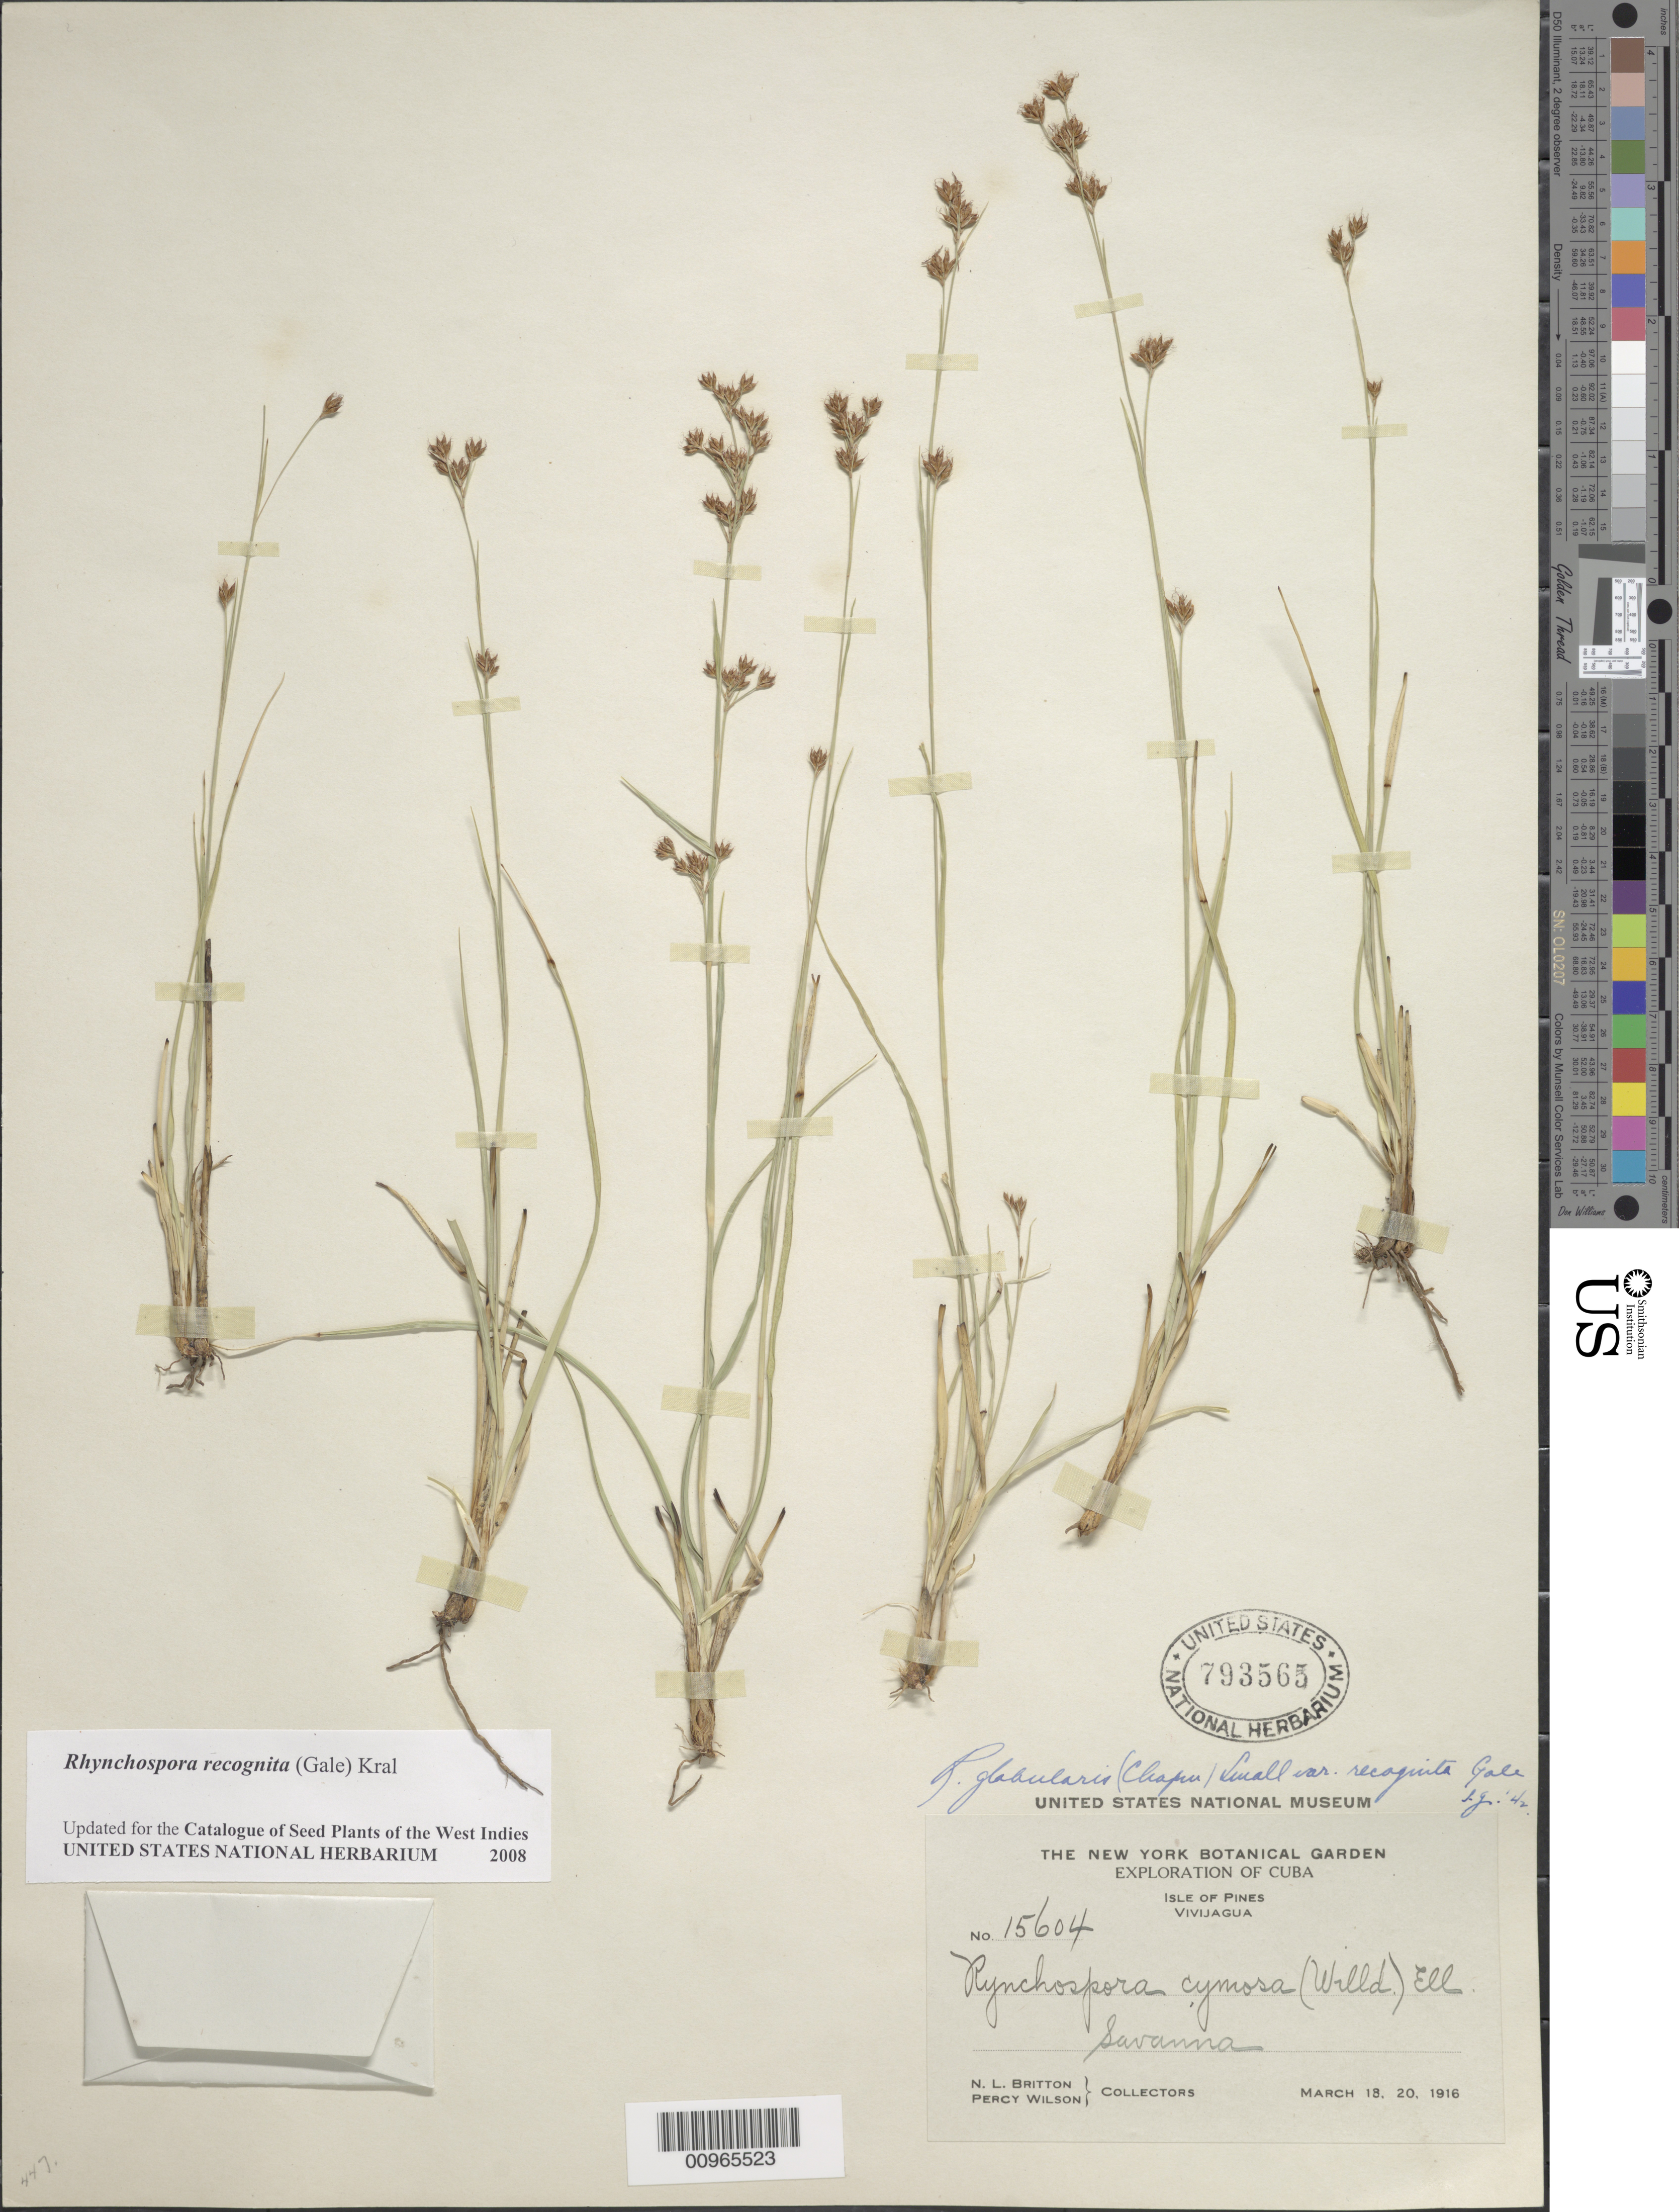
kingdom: Plantae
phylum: Tracheophyta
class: Liliopsida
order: Poales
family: Cyperaceae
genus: Rhynchospora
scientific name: Rhynchospora recognita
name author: (Gale) Kral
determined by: Strong, M. T., (US), Smithsonian Institution - National Museum of Natural History (UNITED STATES)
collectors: N. Britton & P. Wilson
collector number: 15604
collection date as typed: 18 Mar 1916 to 18 Mar 1916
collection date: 1916-03-18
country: Cuba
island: Isla de la Juventud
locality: Vivijagua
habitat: Savanna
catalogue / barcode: US 793565